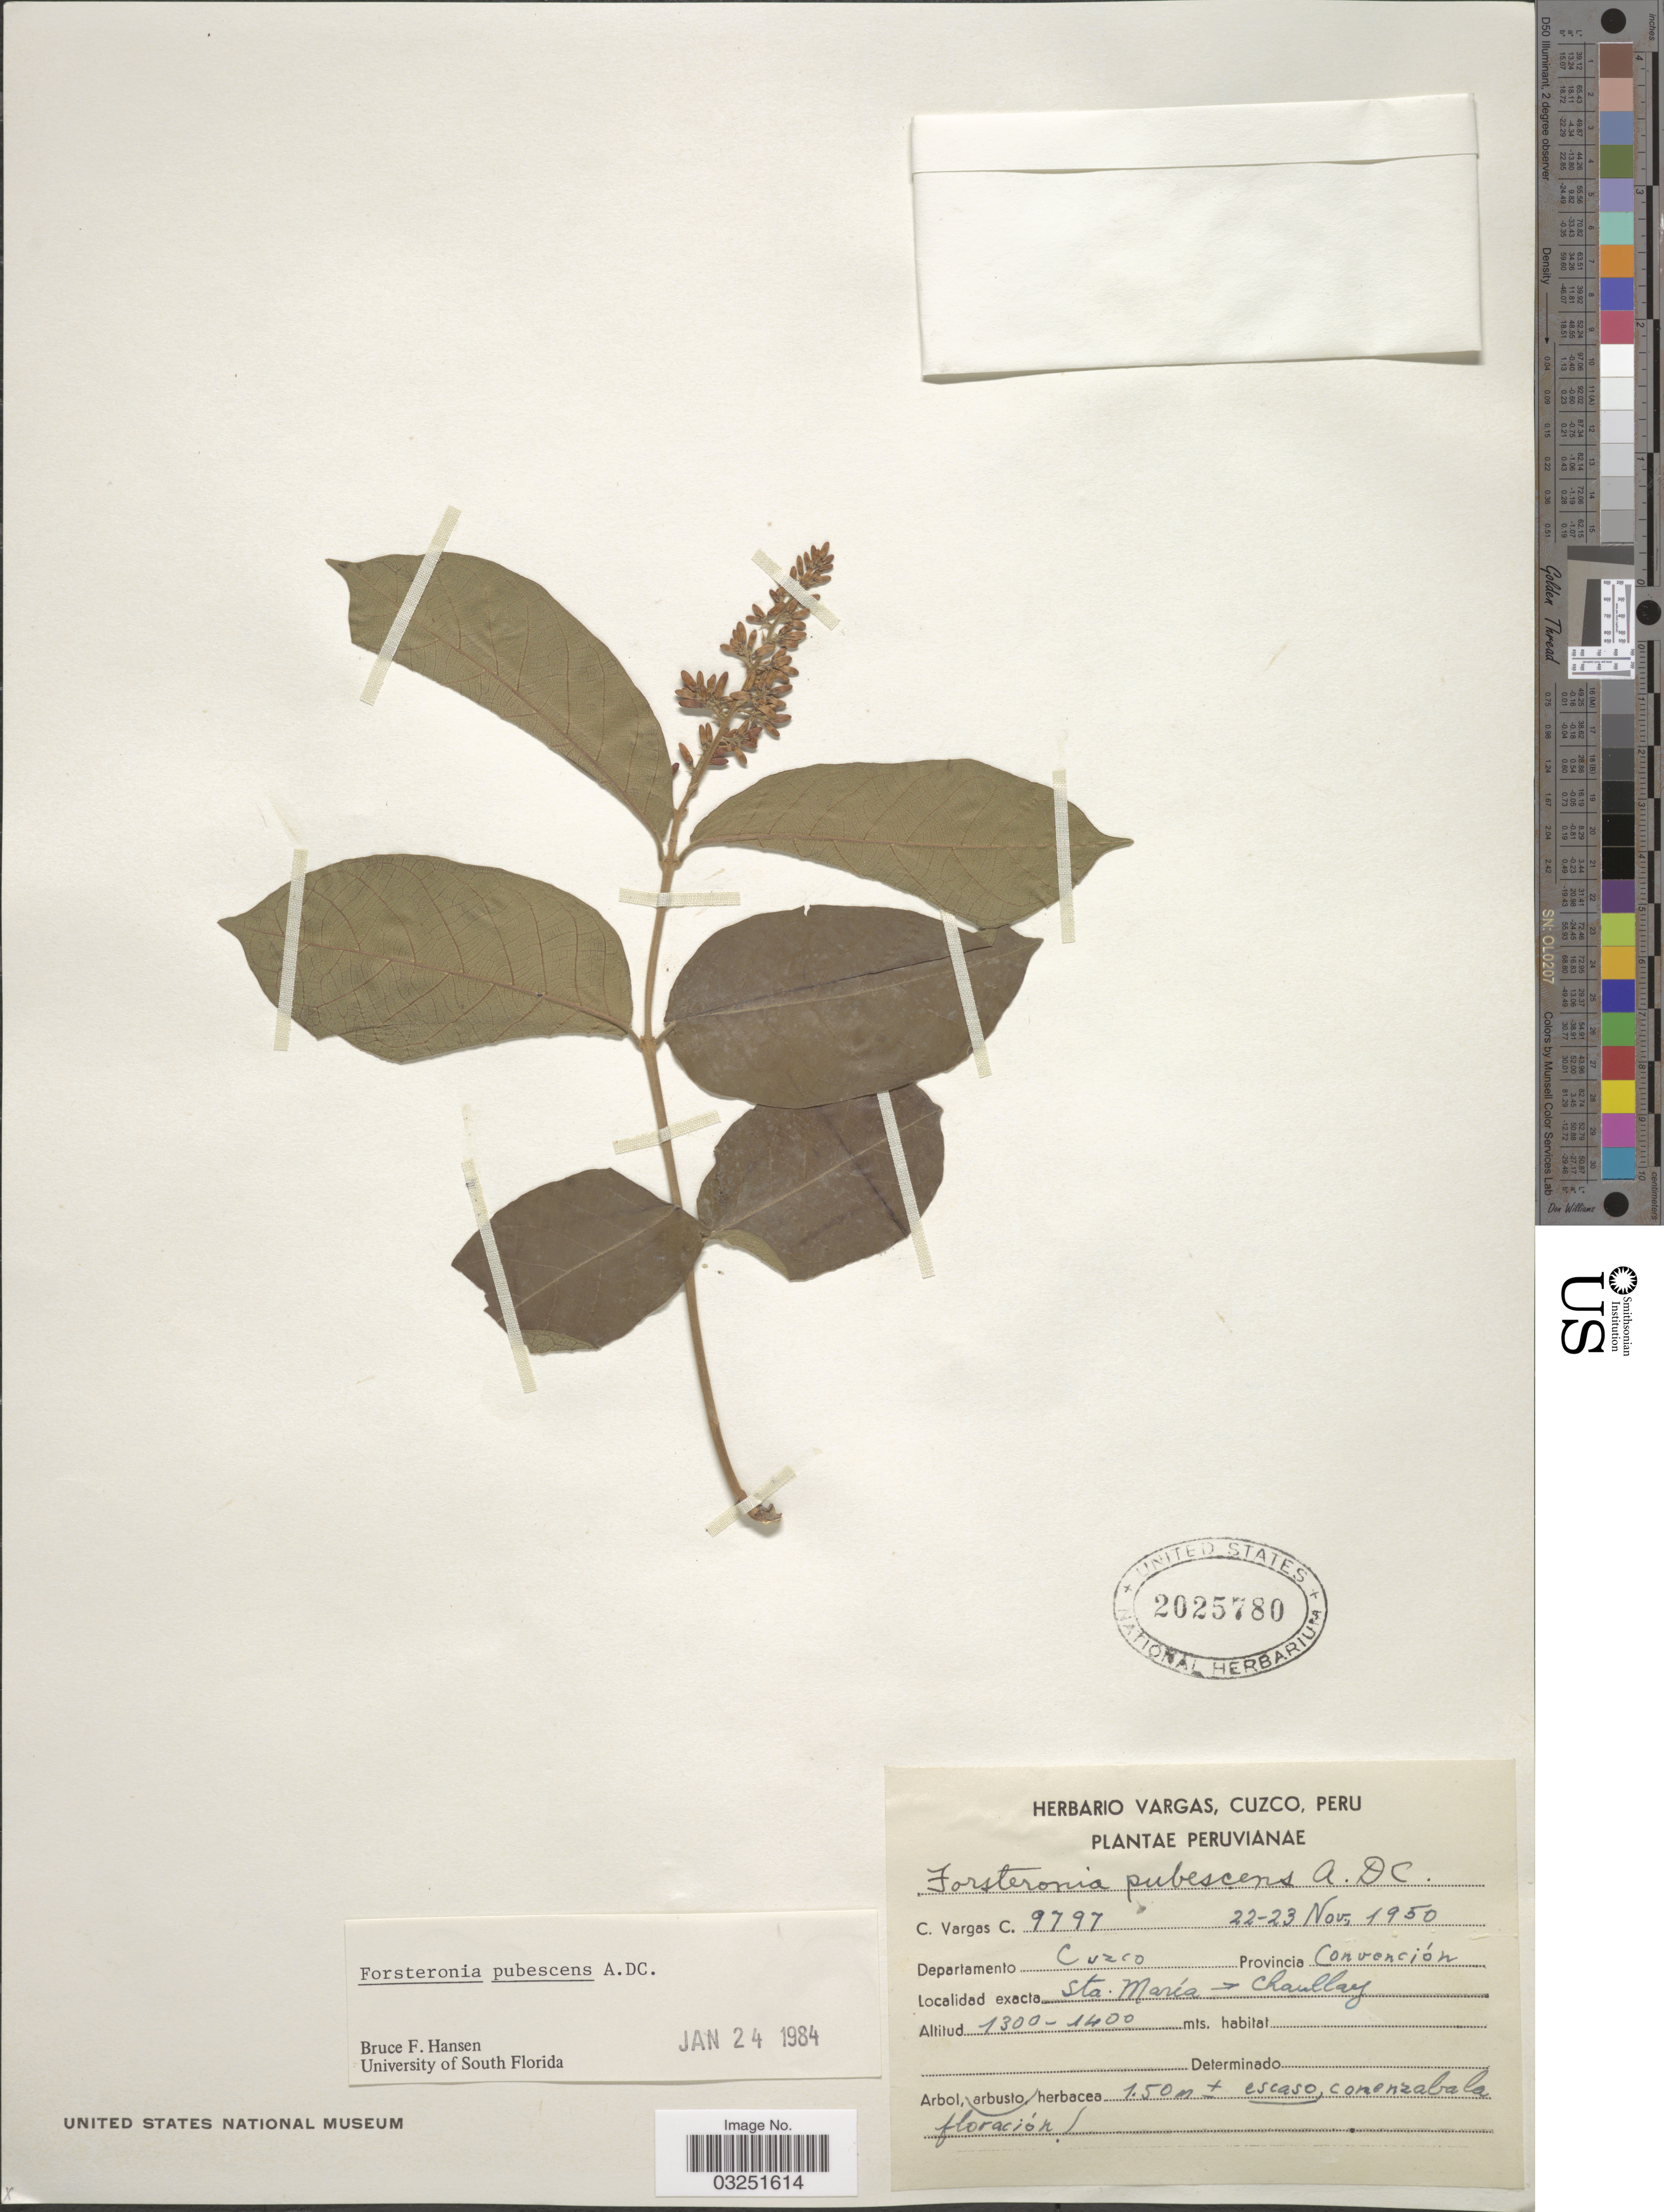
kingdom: Plantae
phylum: Tracheophyta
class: Magnoliopsida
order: Gentianales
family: Apocynaceae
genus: Forsteronia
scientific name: Forsteronia pubescens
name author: A. DC.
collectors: C. Vargas Calderón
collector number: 9797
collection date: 1950-11-22/1950-11-23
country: Peru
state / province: Cusco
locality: Departamento Cuzco, Provincia Convención, Sta. María -> Chaullay.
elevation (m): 1300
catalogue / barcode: US 2025780